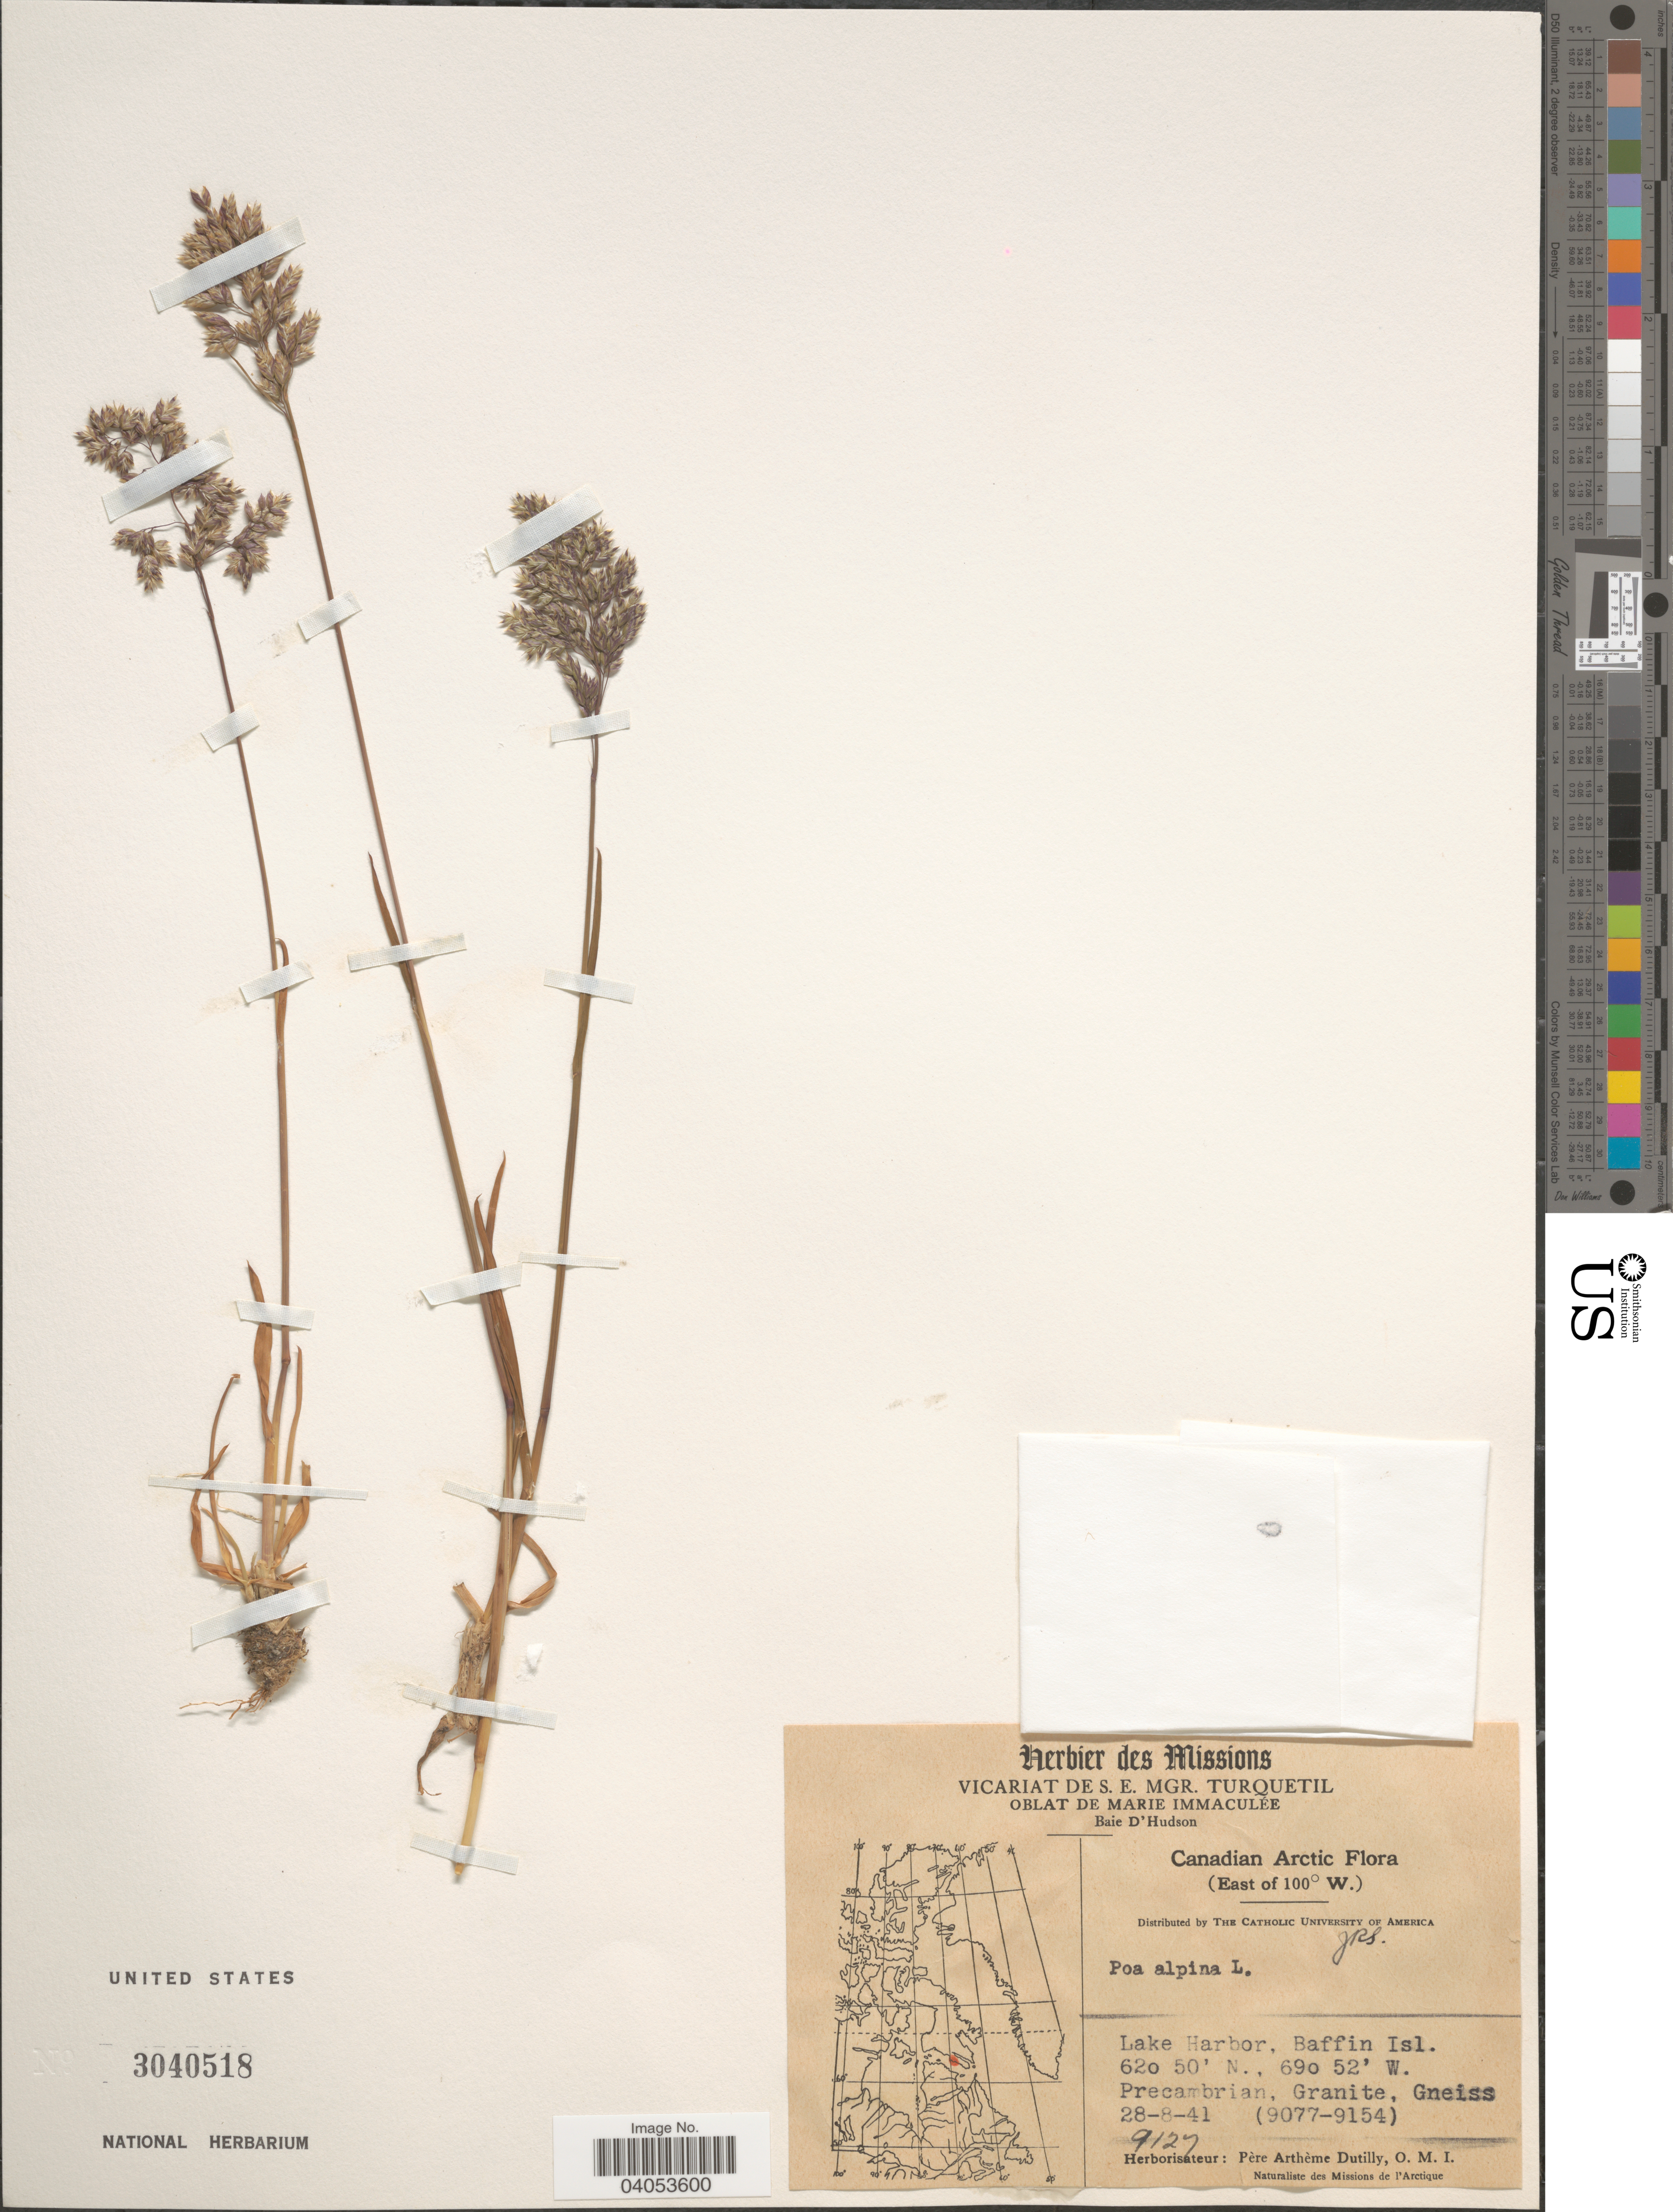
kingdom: Plantae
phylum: Tracheophyta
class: Liliopsida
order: Poales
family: Poaceae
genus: Poa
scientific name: Poa alpina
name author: L.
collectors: P. Dutilly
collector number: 9127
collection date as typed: Transcribed d/m/y: 28/8/41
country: Canada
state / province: Nunavut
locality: Canadian Arctic. (East of 100° W.). Lake Harbor, Baffin Isl.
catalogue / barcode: US 3040518